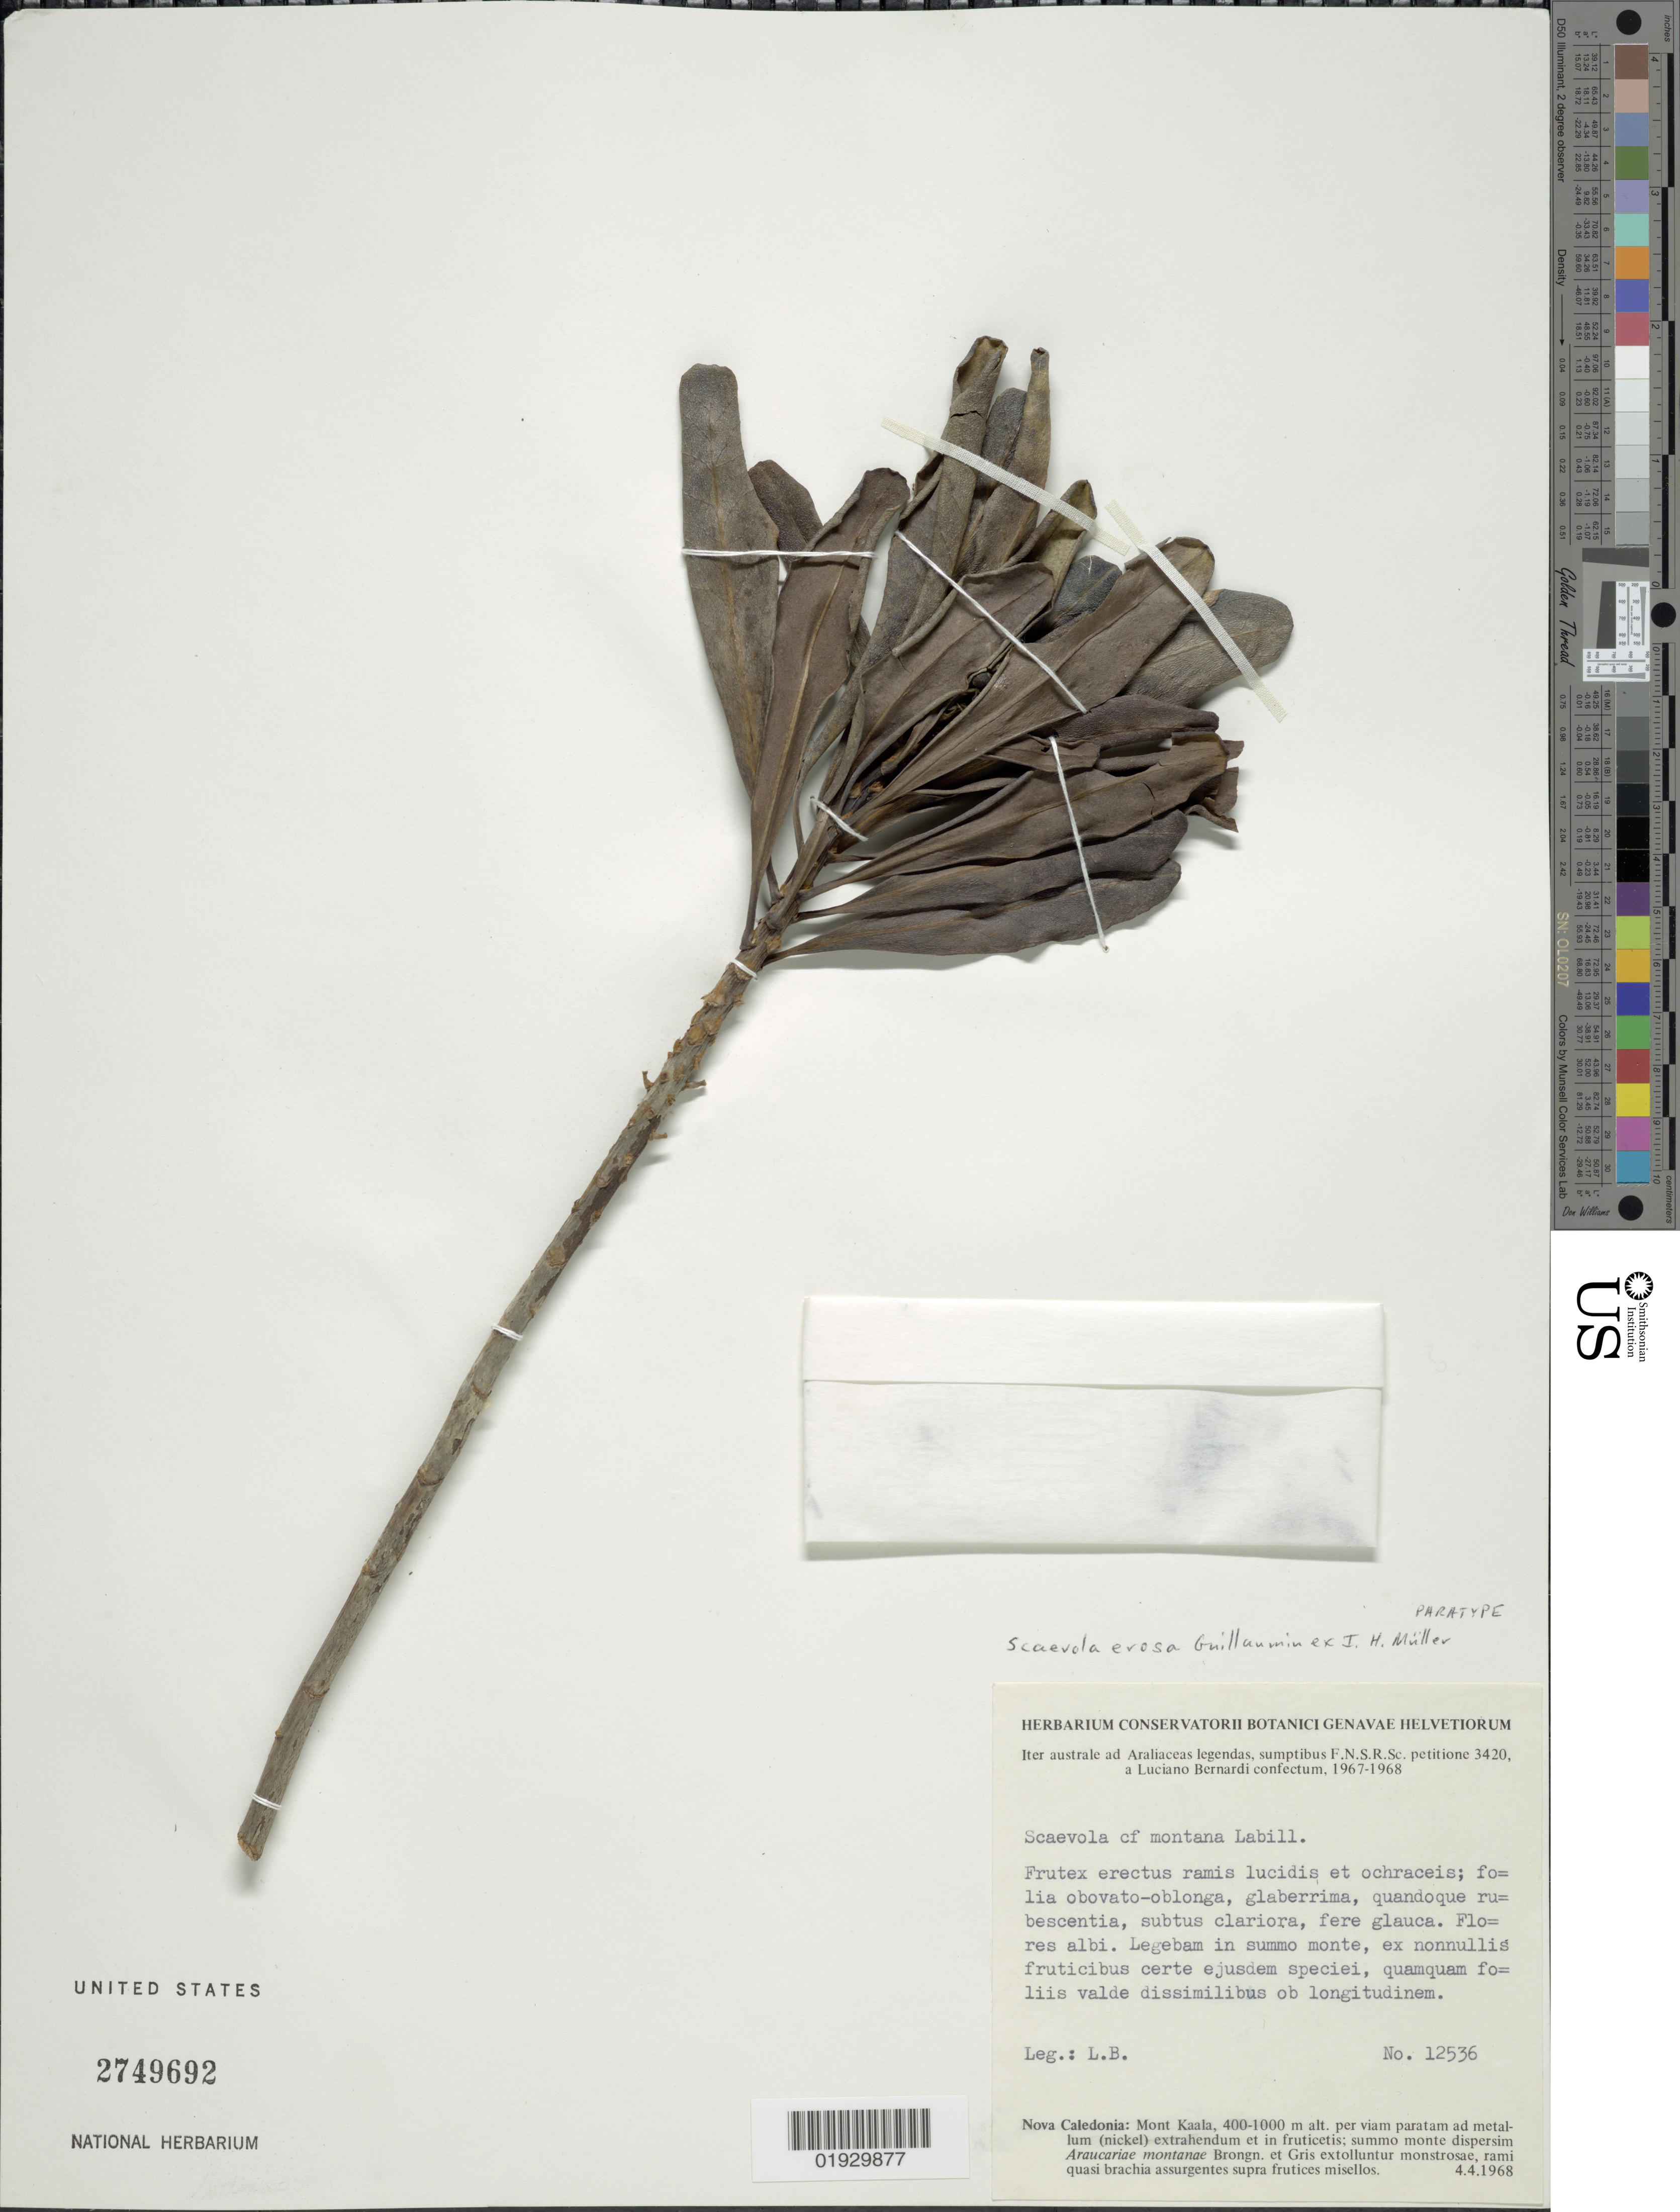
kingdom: Plantae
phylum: Tracheophyta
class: Magnoliopsida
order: Asterales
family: Goodeniaceae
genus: Scaevola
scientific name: Scaevola erosa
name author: Guillaumin ex I.H. Müll.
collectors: L. Bernardi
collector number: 12536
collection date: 1968-04-04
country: New Caledonia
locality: Nova Caledonia: Mont Kaala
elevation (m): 400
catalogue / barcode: US 2479692